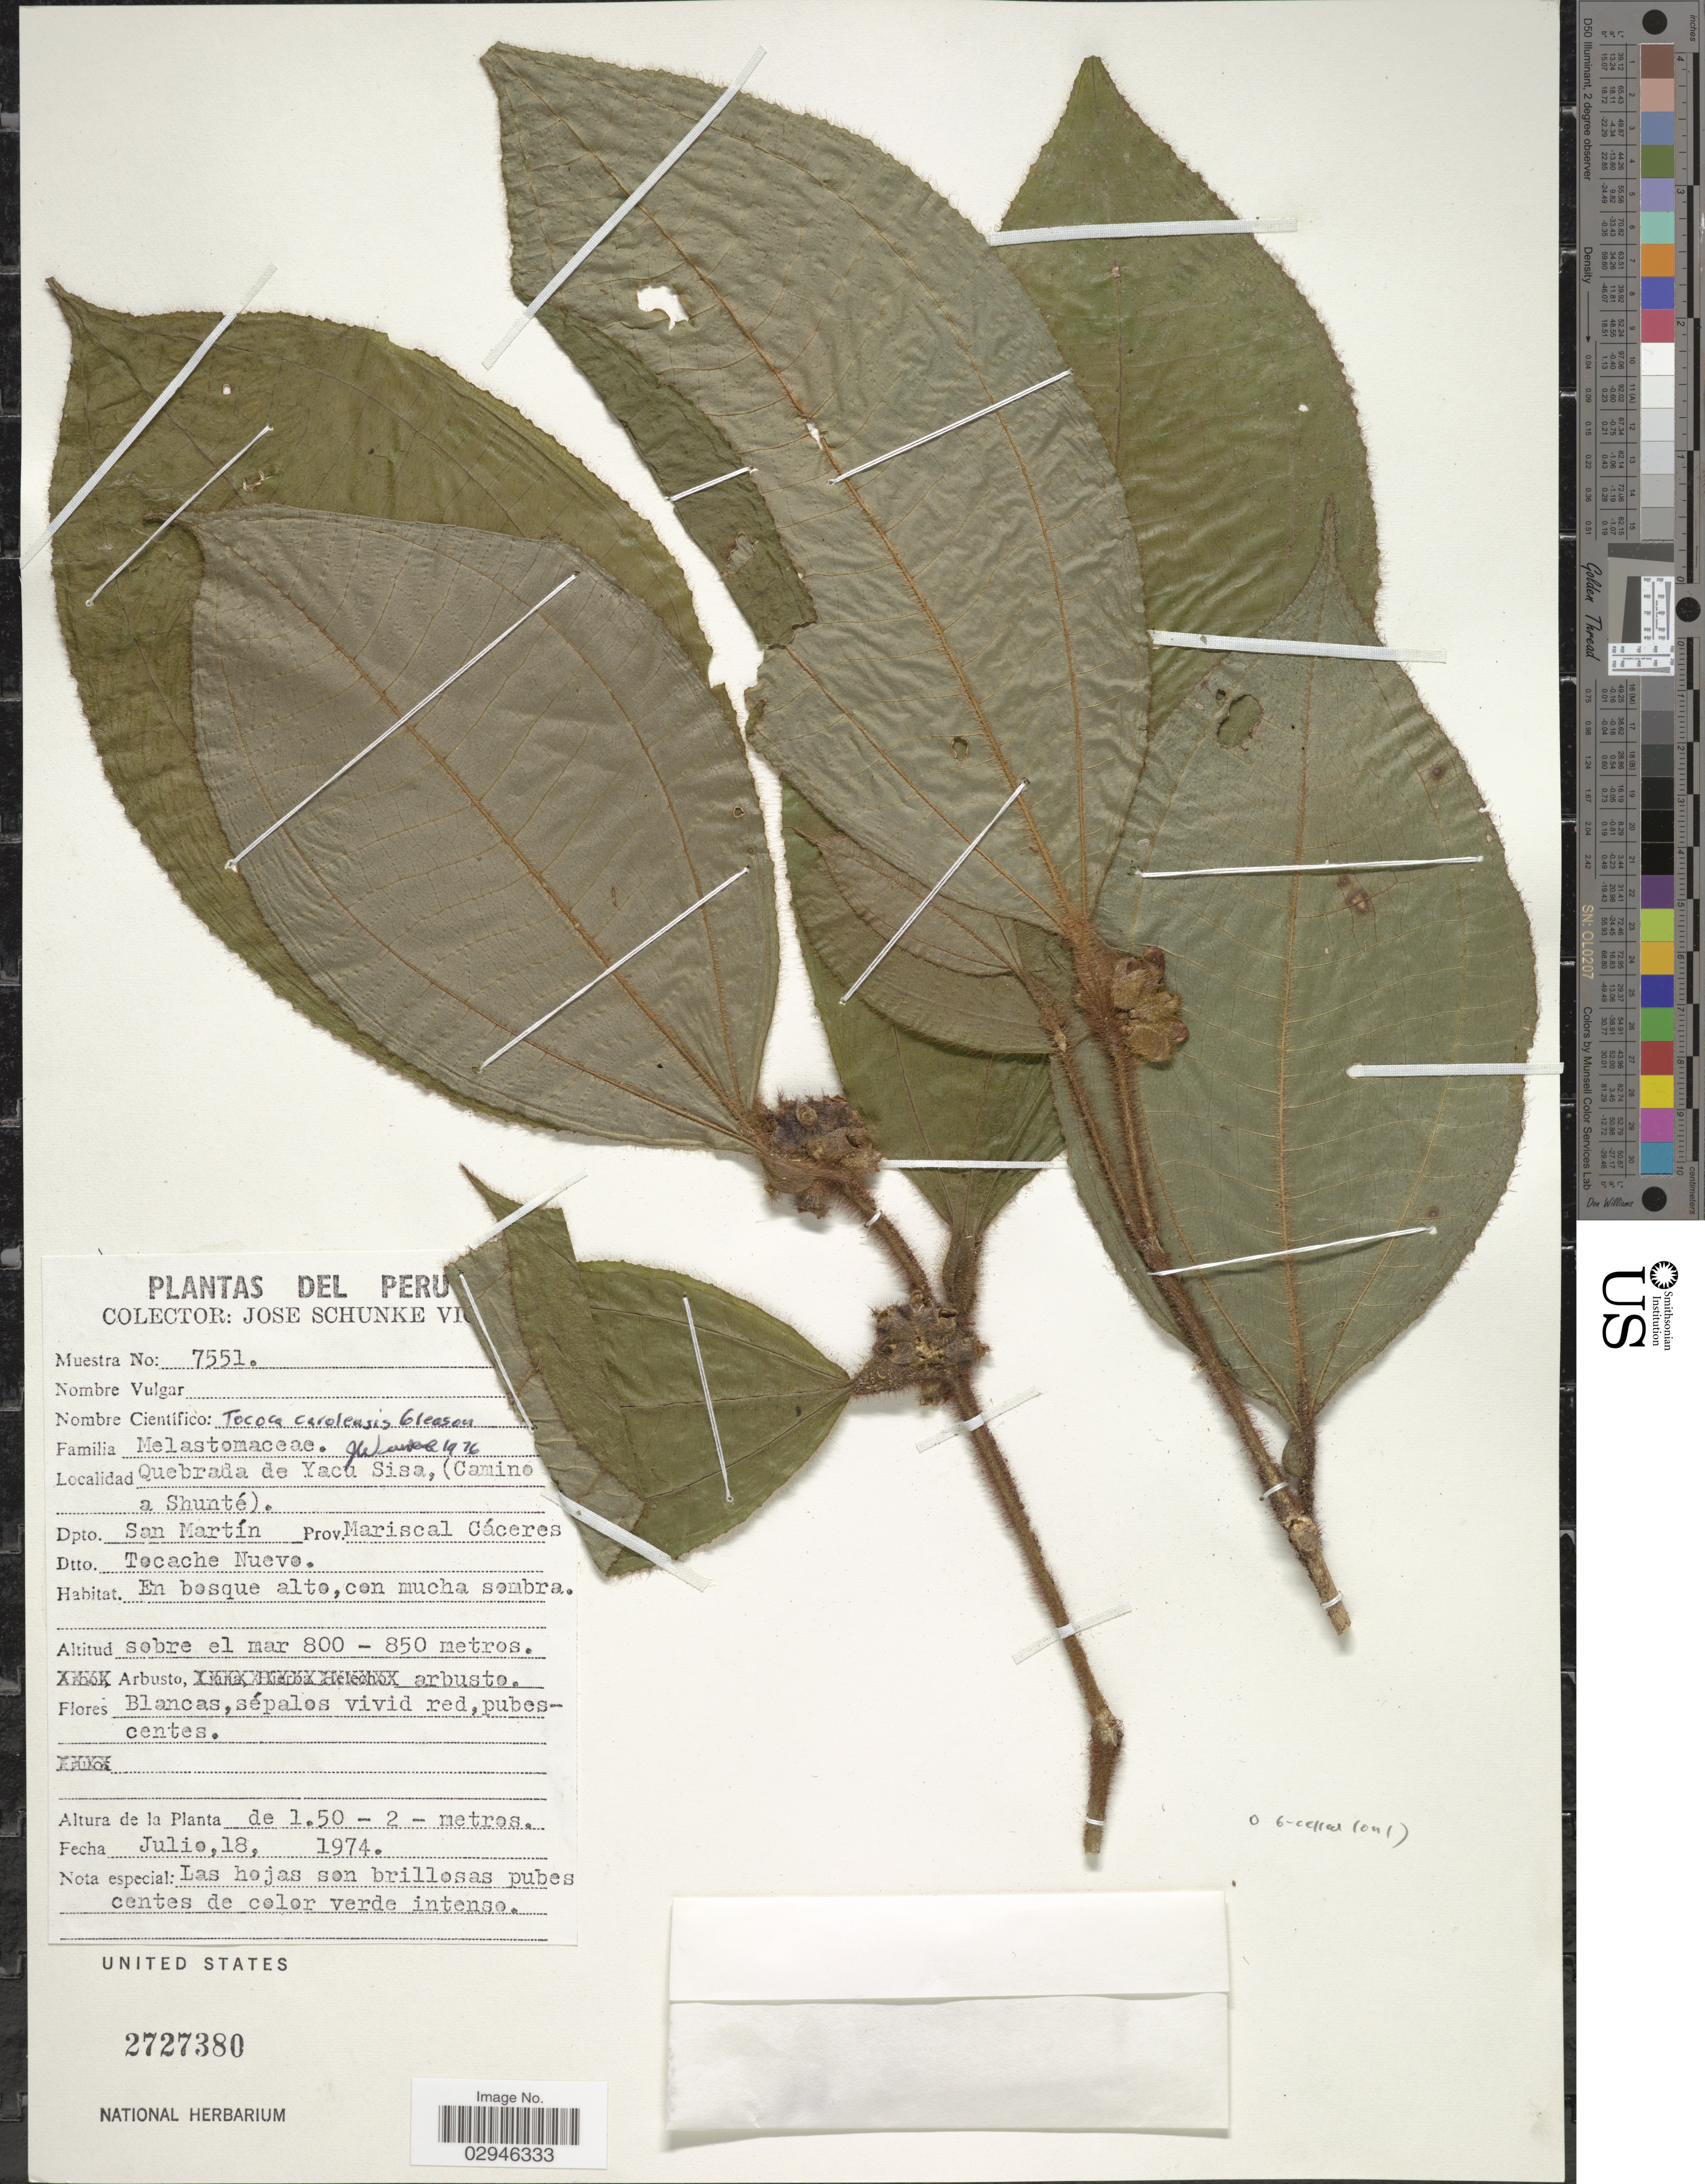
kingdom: Plantae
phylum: Tracheophyta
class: Magnoliopsida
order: Myrtales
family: Melastomataceae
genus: Tococa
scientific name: Tococa carolensis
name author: Gleason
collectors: J. Schunke Vigo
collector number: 7551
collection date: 1974-07-18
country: Peru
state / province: San Martín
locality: Quebrada de Yacu Sisa, (Camino a Shunté) Dpto. San Martín, Prov. Mariscal Cáceres, Dtto. Tocache Nuevo.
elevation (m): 800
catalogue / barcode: US 2727380